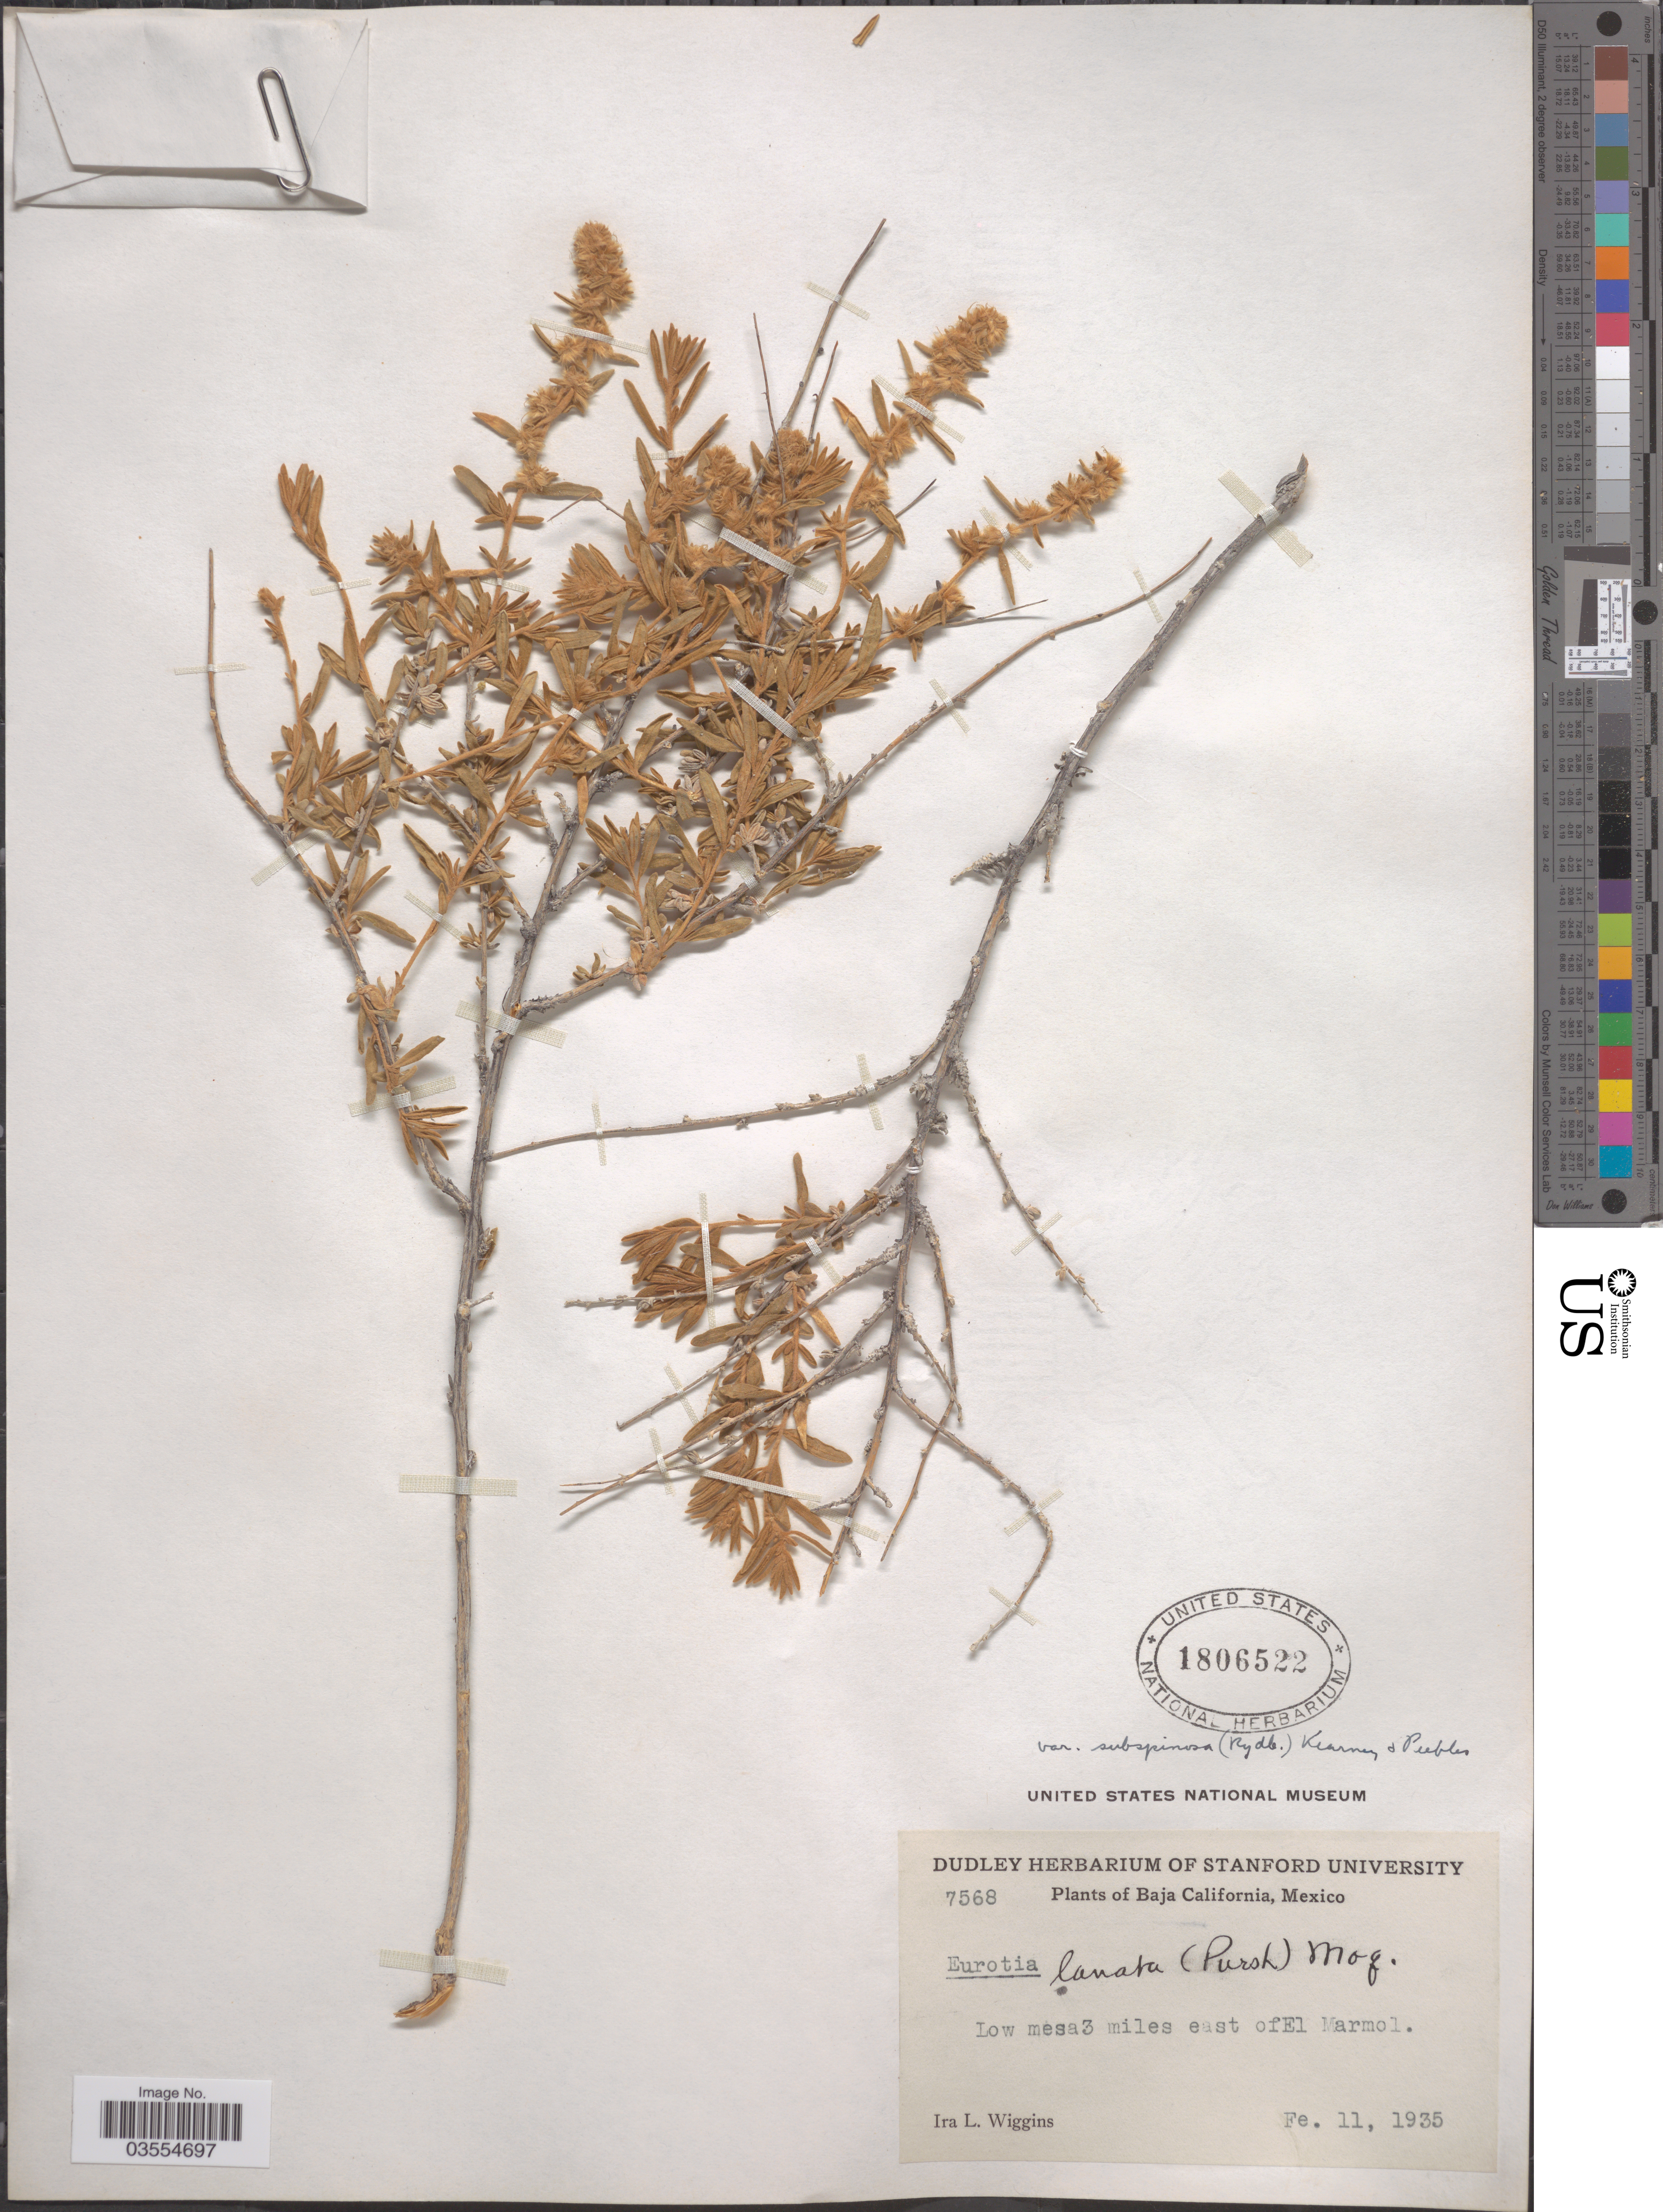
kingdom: Plantae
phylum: Tracheophyta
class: Magnoliopsida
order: Caryophyllales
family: Amaranthaceae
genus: Krascheninnikovia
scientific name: Krascheninnikovia lanata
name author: (Pursh) A. Meeuse & A.Smit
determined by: U.S. National Herbarium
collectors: I. L. Wiggins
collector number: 7568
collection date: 1935-02-11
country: Mexico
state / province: Baja California Norte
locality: Low mesa3 miles east ofEl Marmol.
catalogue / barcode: US 1806522